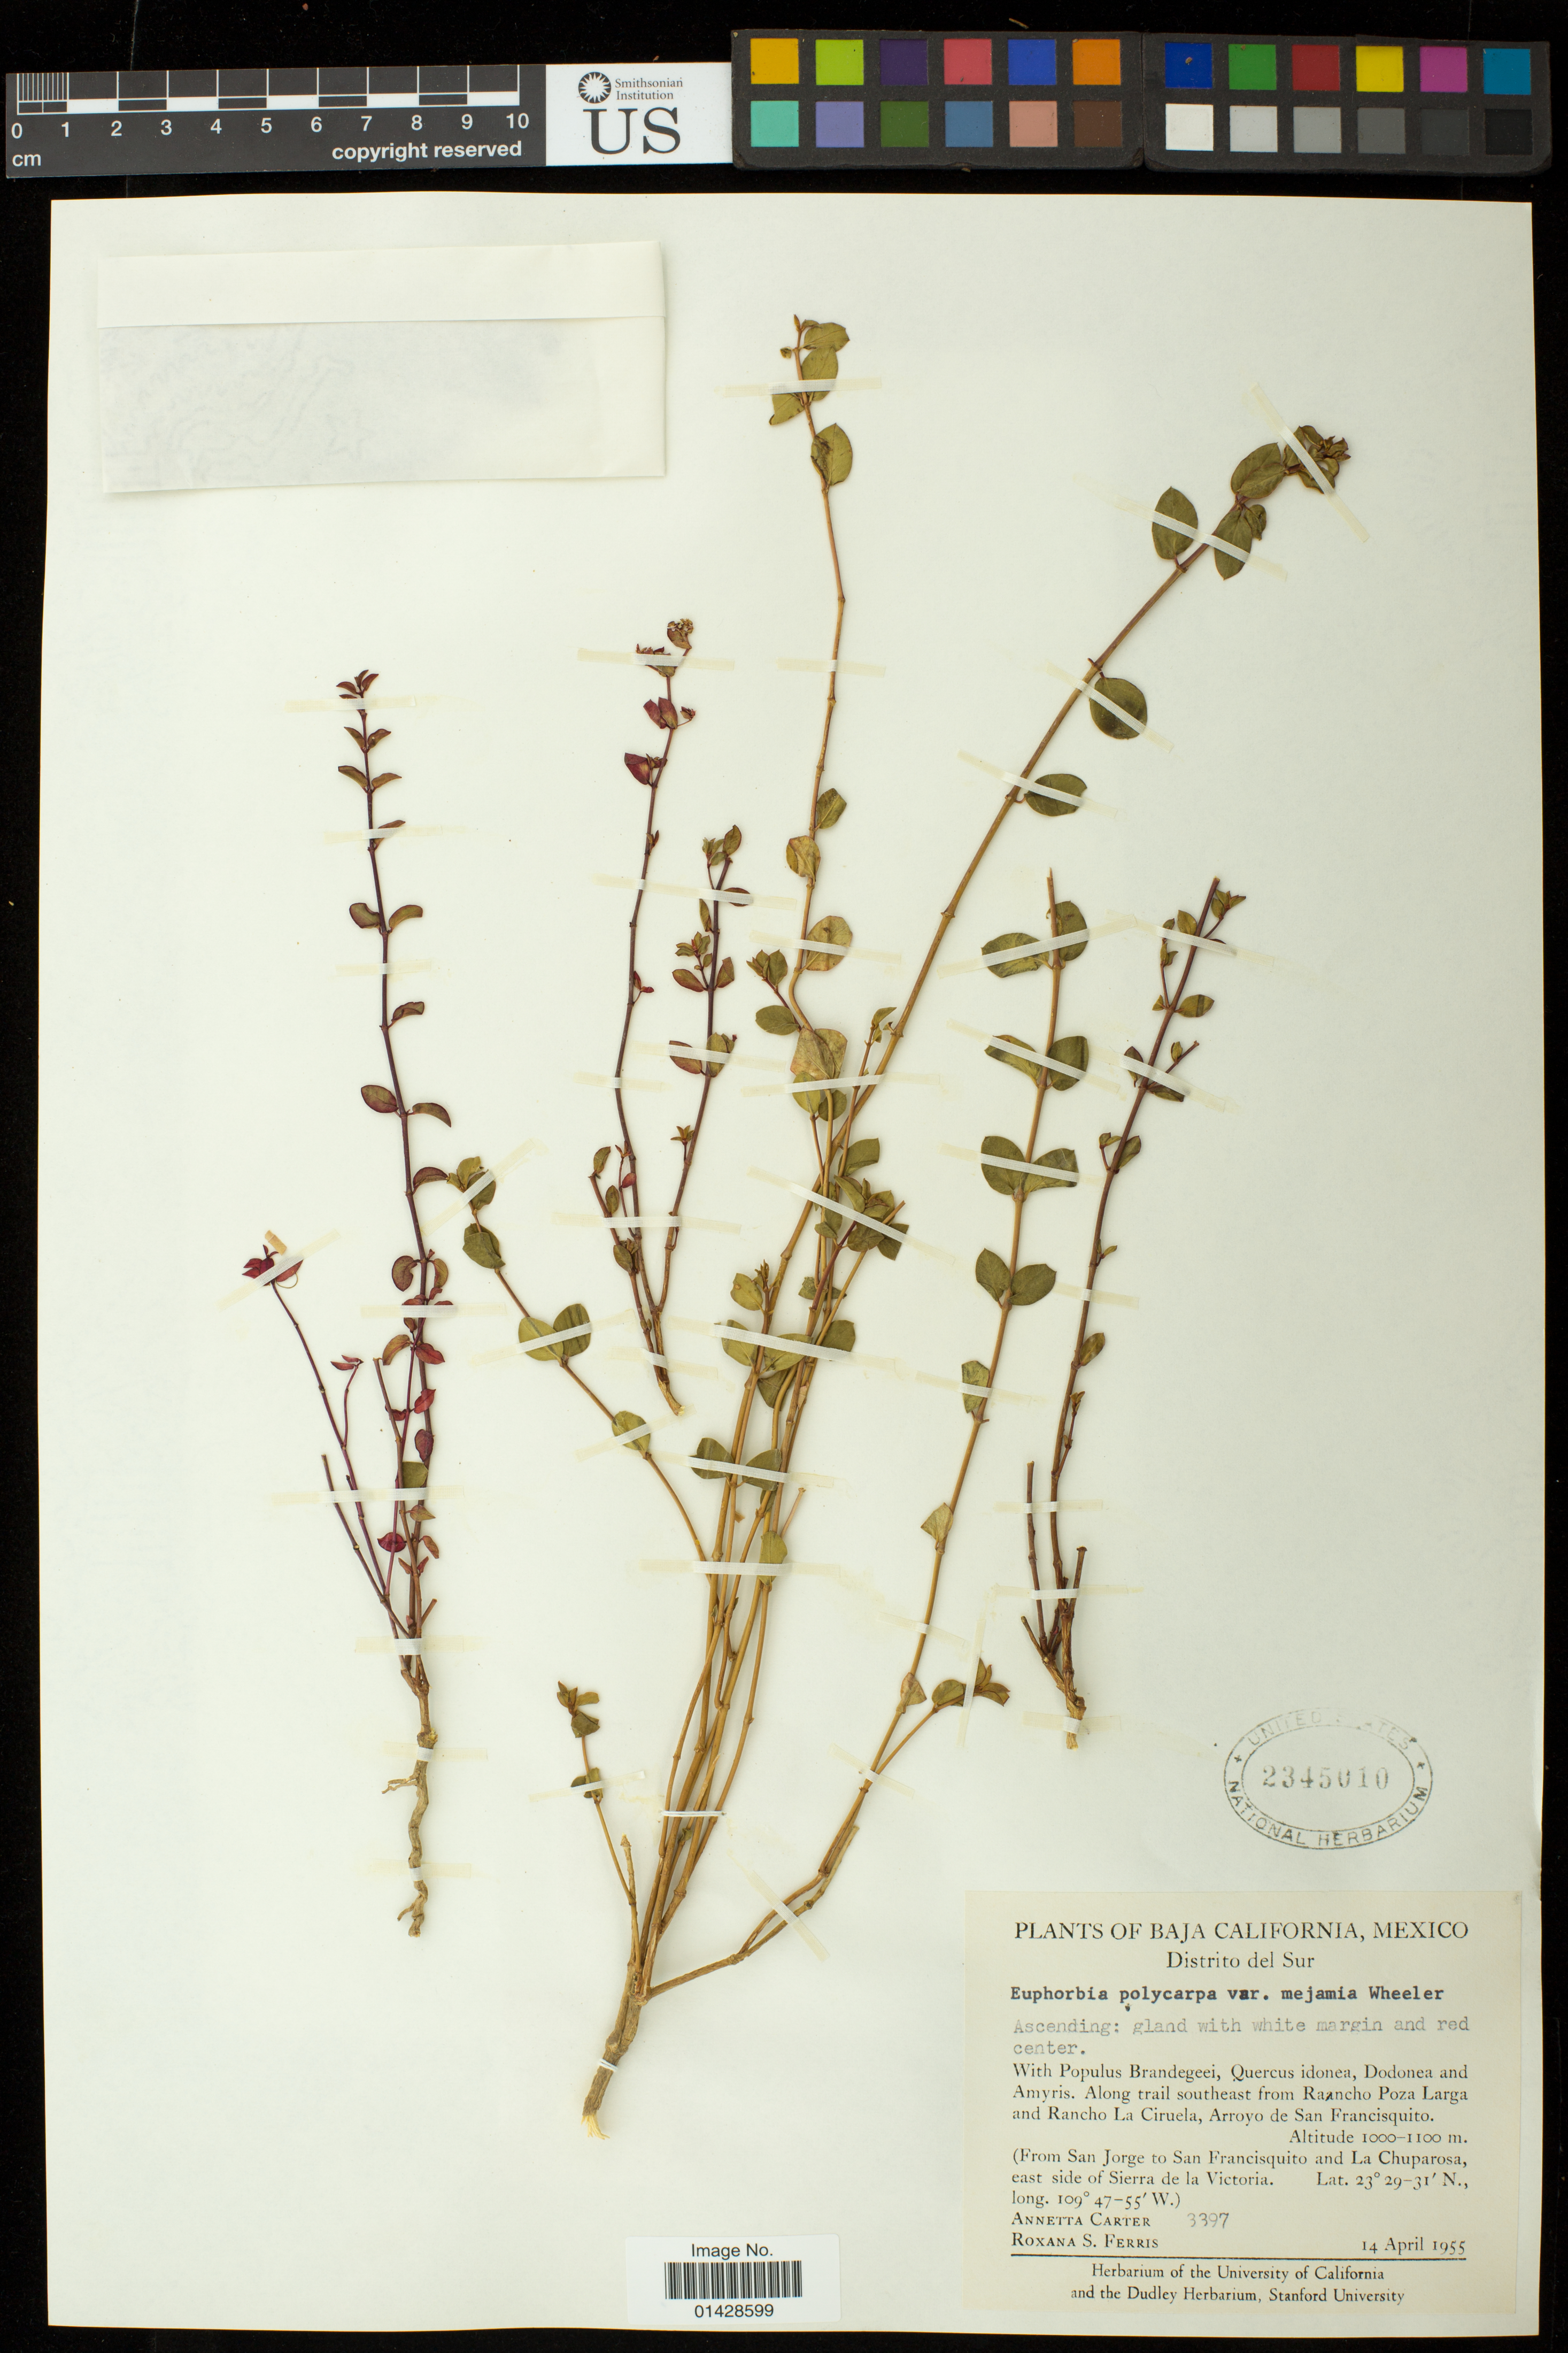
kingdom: Plantae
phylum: Tracheophyta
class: Magnoliopsida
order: Malpighiales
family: Euphorbiaceae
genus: Euphorbia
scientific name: Euphorbia polycarpa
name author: Benth.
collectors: A. Carter & R. S. Ferris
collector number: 3397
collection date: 1955-04-14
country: Mexico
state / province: Baja California Sur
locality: Along trail southeast from Rancho Poza Larga and Rancho La Ciruela, Arroyo de San Francisquito. From San Jorge to San Francisquito and La Chuparosa, east side of Sierra de la Victoria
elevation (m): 1000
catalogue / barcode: US 2345010